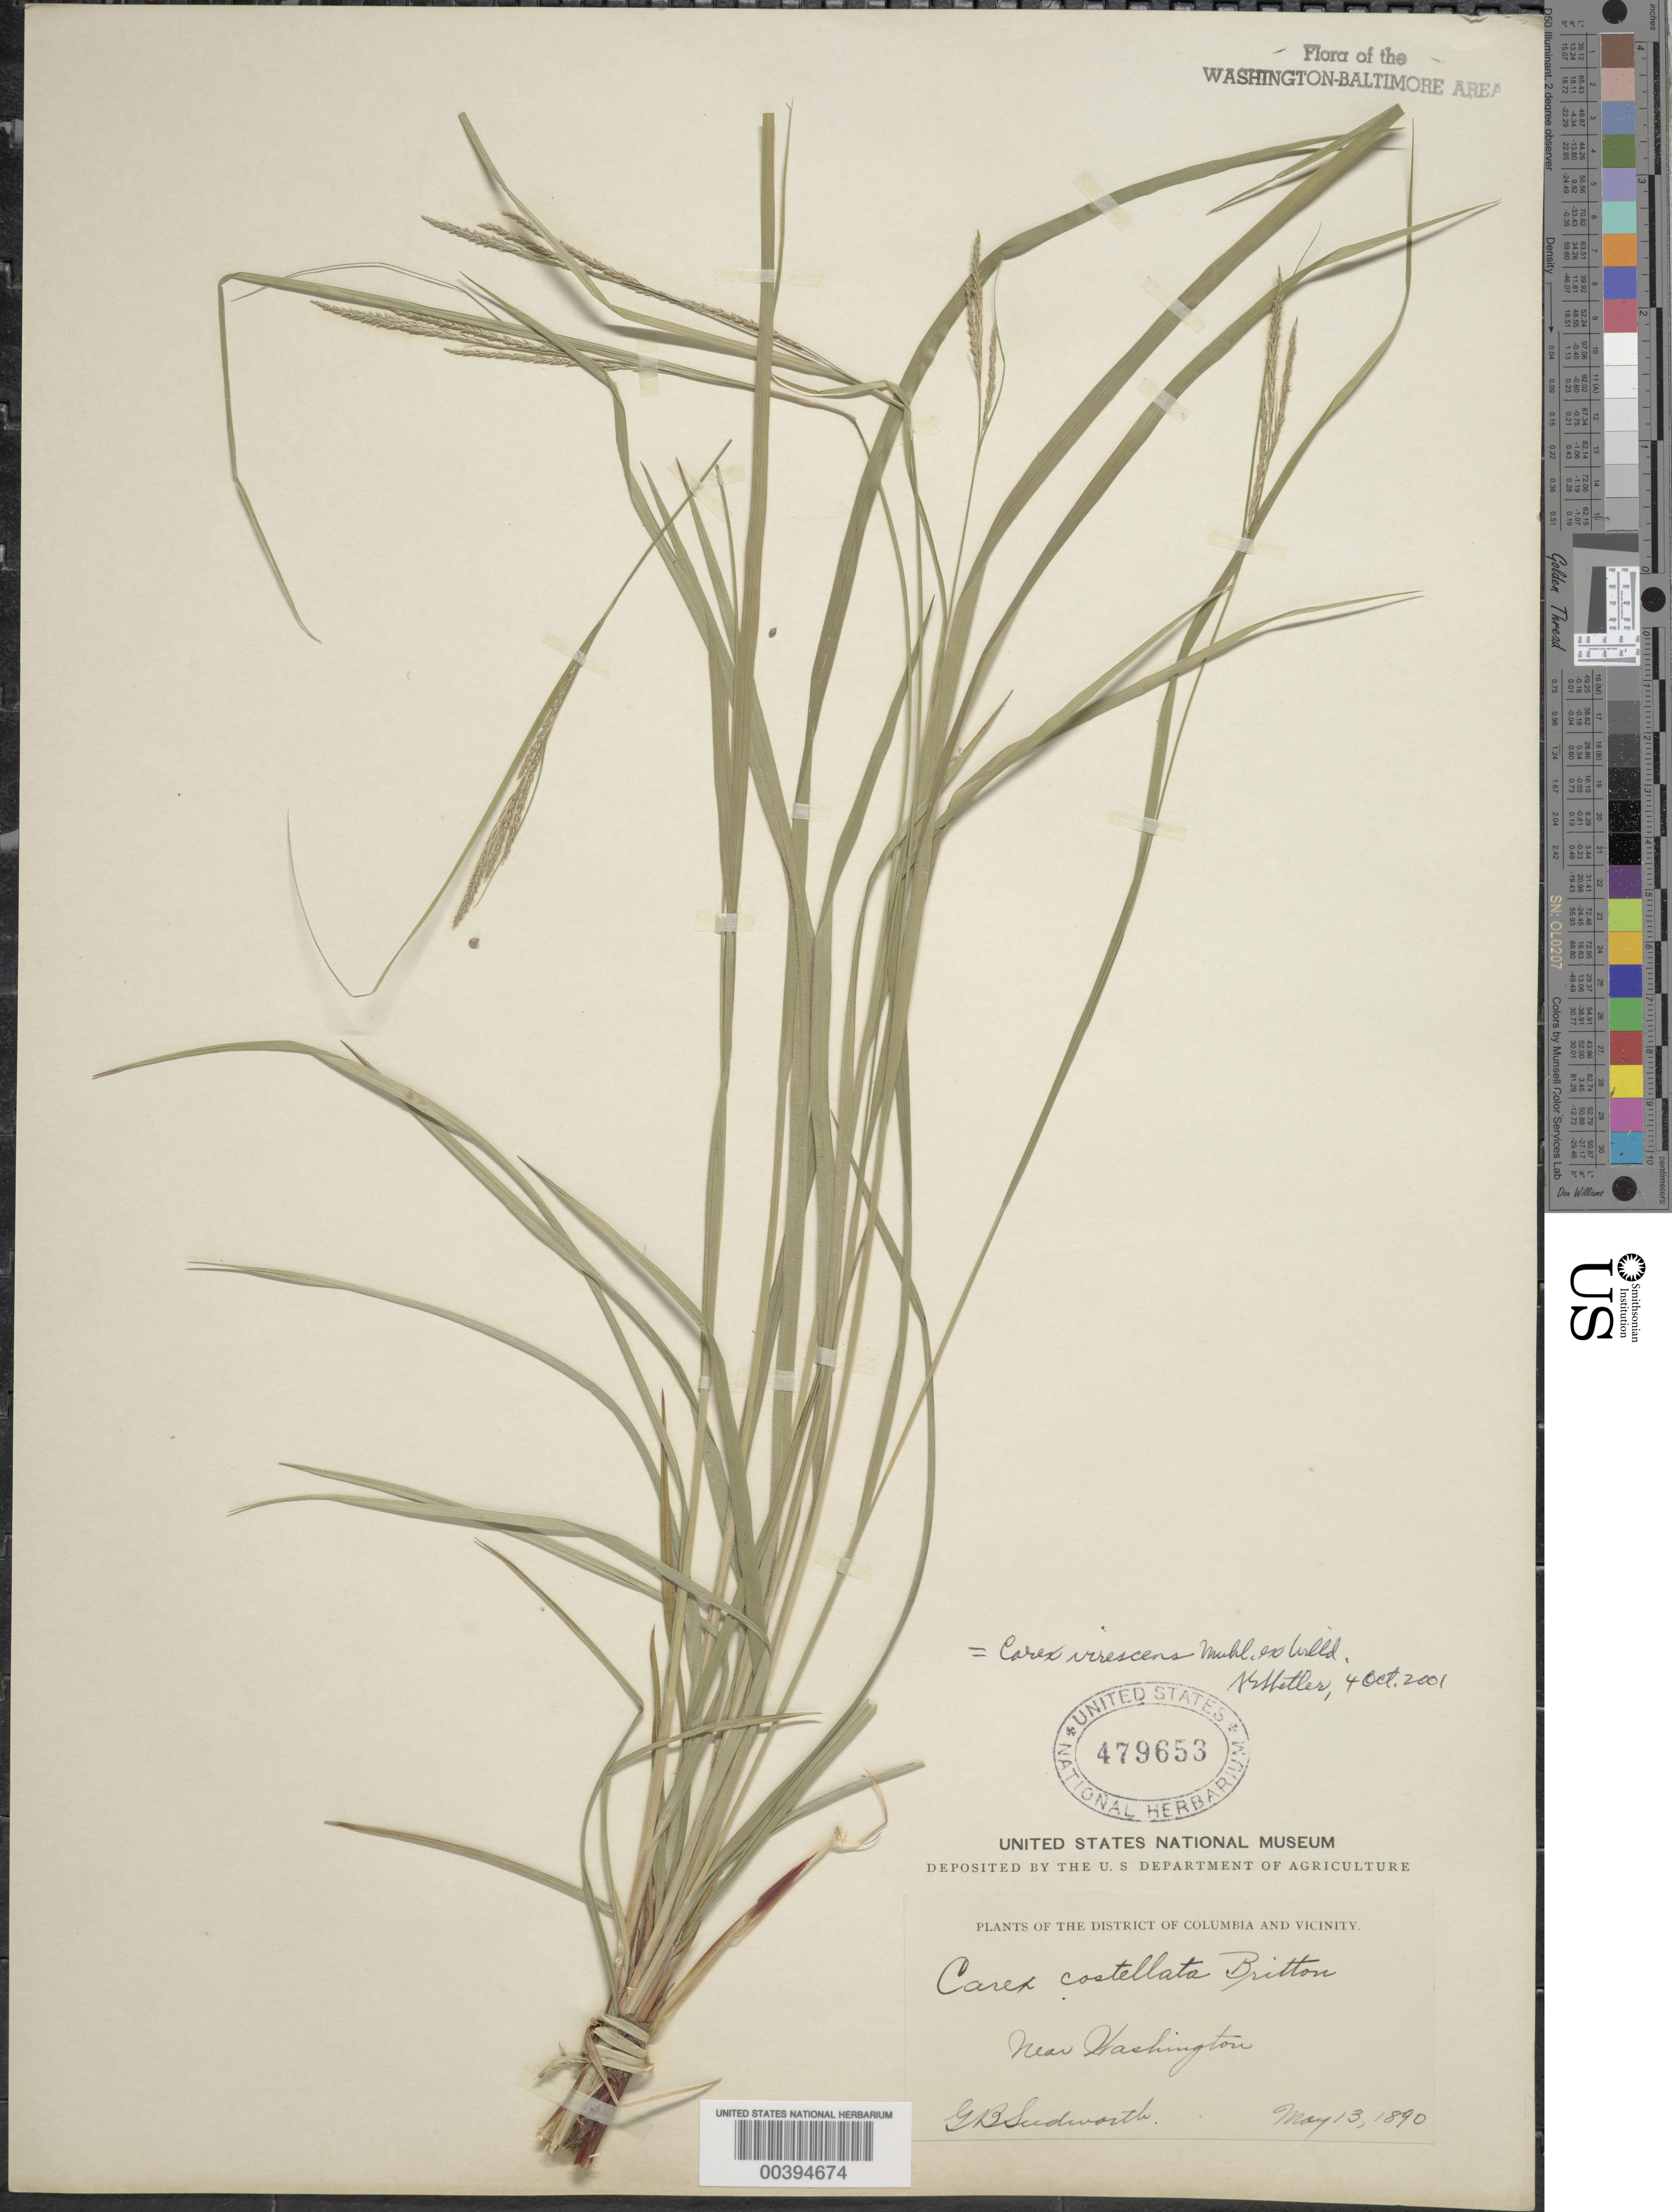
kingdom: Plantae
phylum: Tracheophyta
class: Liliopsida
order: Poales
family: Cyperaceae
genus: Carex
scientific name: Carex virescens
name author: Muhl. ex Willd.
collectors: G. B. Sudworth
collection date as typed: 13 May 1890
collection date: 1890-05-13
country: United States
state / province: District of Columbia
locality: Washington DC Area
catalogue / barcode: US 479653